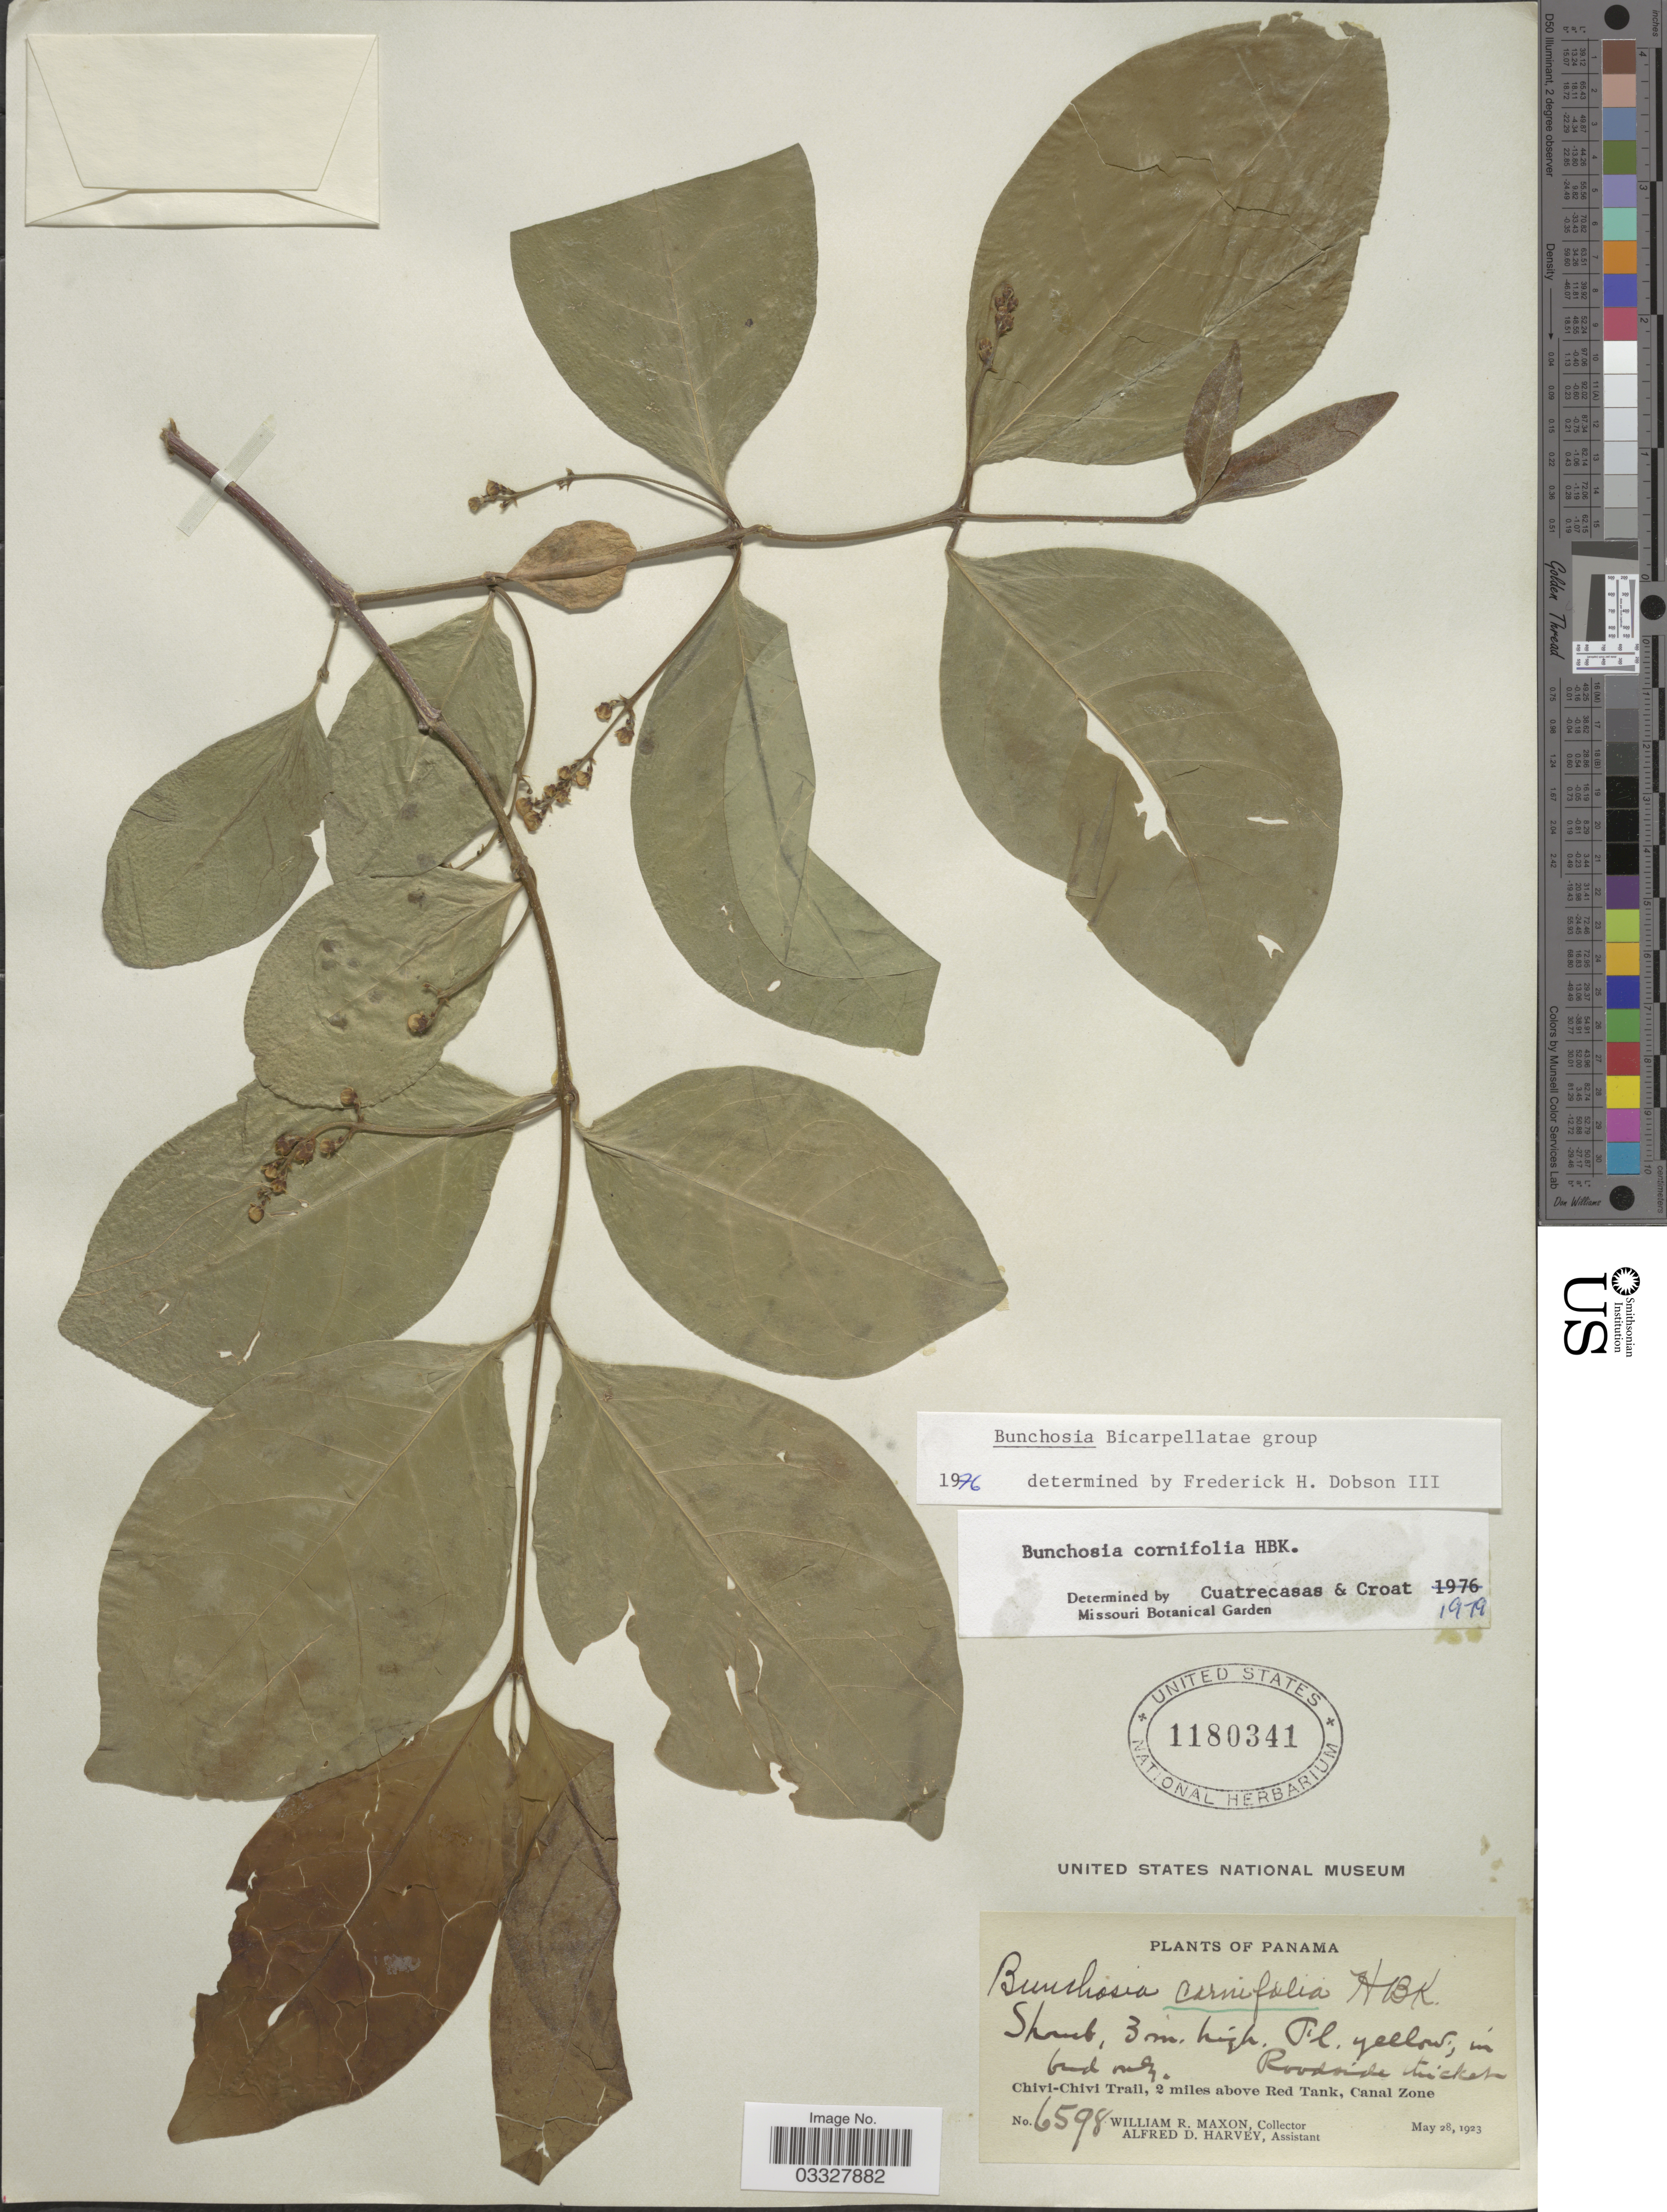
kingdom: Plantae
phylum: Tracheophyta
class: Magnoliopsida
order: Malpighiales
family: Malpighiaceae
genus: Bunchosia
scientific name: Bunchosia cornifolia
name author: Kunth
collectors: W. R. Maxon & A. D. Harvey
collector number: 6598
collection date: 1923-05-28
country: Panama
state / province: Colón / Panamá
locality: Chivi-Chivi Trail, 2 miles above Red Tank, Canal Zone.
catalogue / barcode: US 1180341